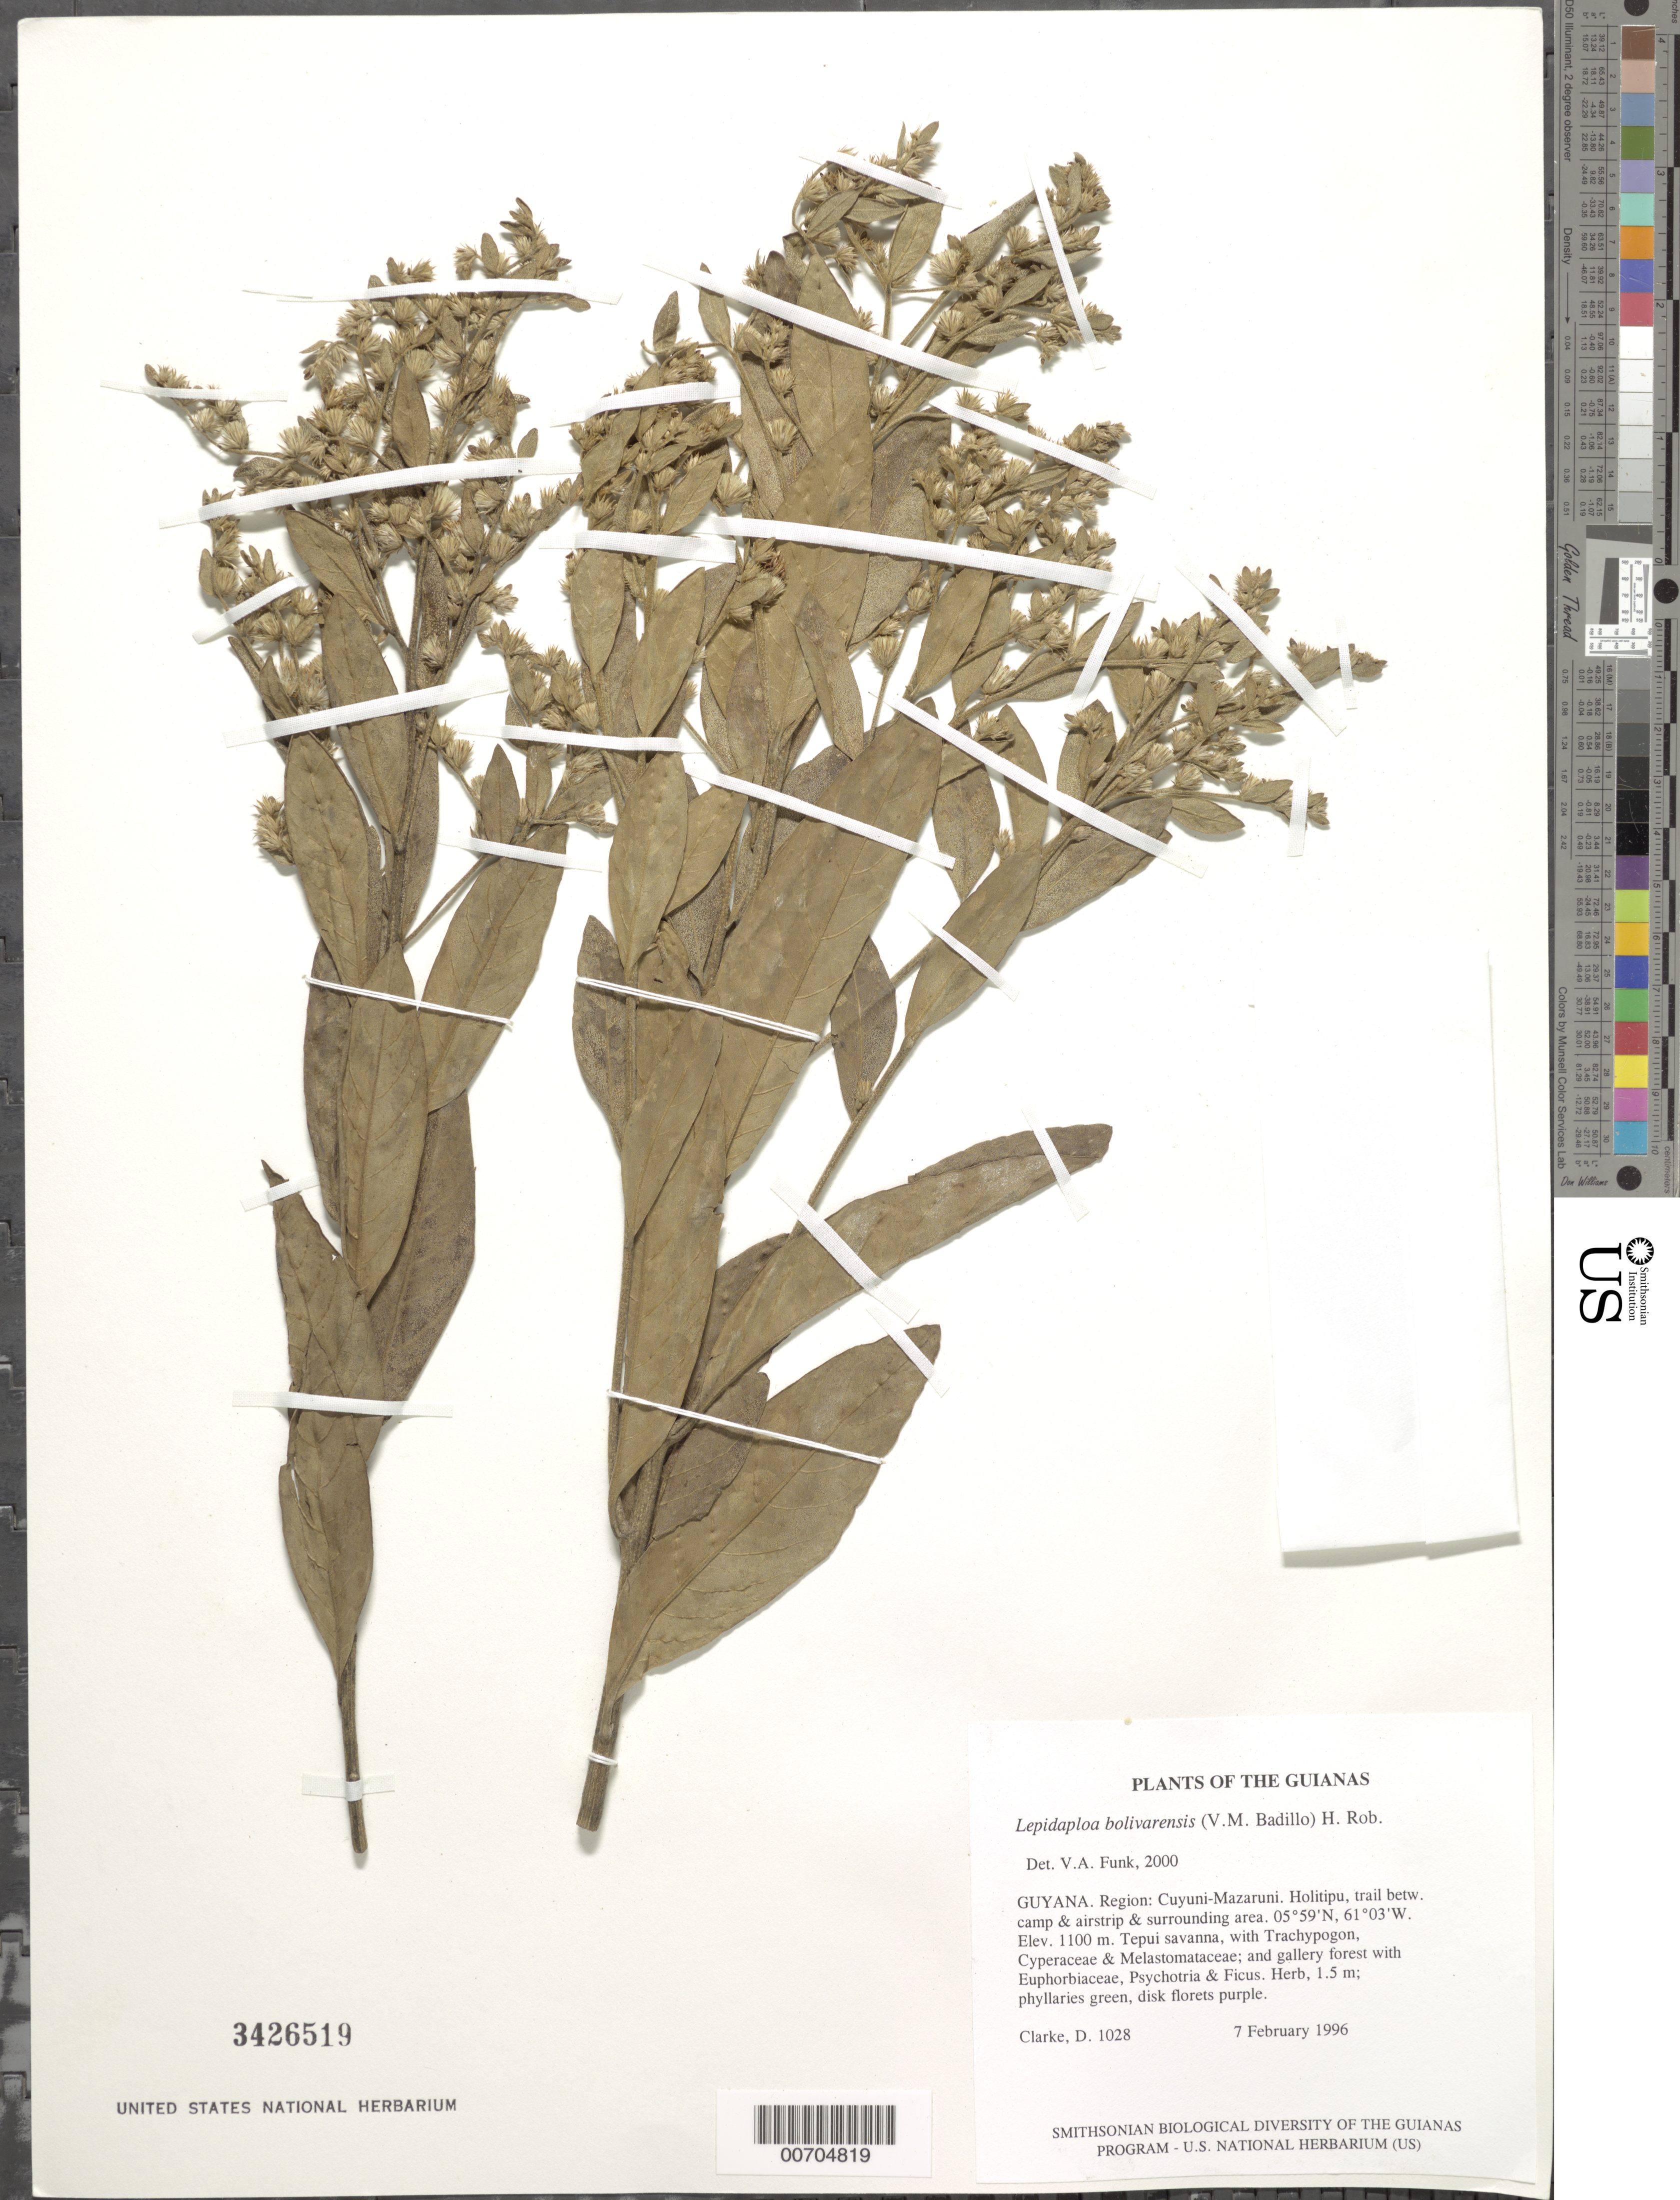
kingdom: Plantae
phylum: Tracheophyta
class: Magnoliopsida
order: Asterales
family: Asteraceae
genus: Lepidaploa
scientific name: Lepidaploa bolivarensis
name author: (V.M. Badillo) H. Rob.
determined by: Funk, Vicki A., (BOT), Smithsonian Institution - National Museum of Natural History (UNITED STATES)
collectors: H. D. Clarke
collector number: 1028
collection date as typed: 7 February 1996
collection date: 1996-02-07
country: Guyana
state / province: Cuyuni-Mazaruni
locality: Holitipu, trail between camp & airstrip & surrounding area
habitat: Tepui savanna, with Trachypogon, Cyperaceae & Melastomataceae; and gallery forest with Euphorbiaceae, Psychotria & Ficus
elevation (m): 1100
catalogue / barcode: US 3426519